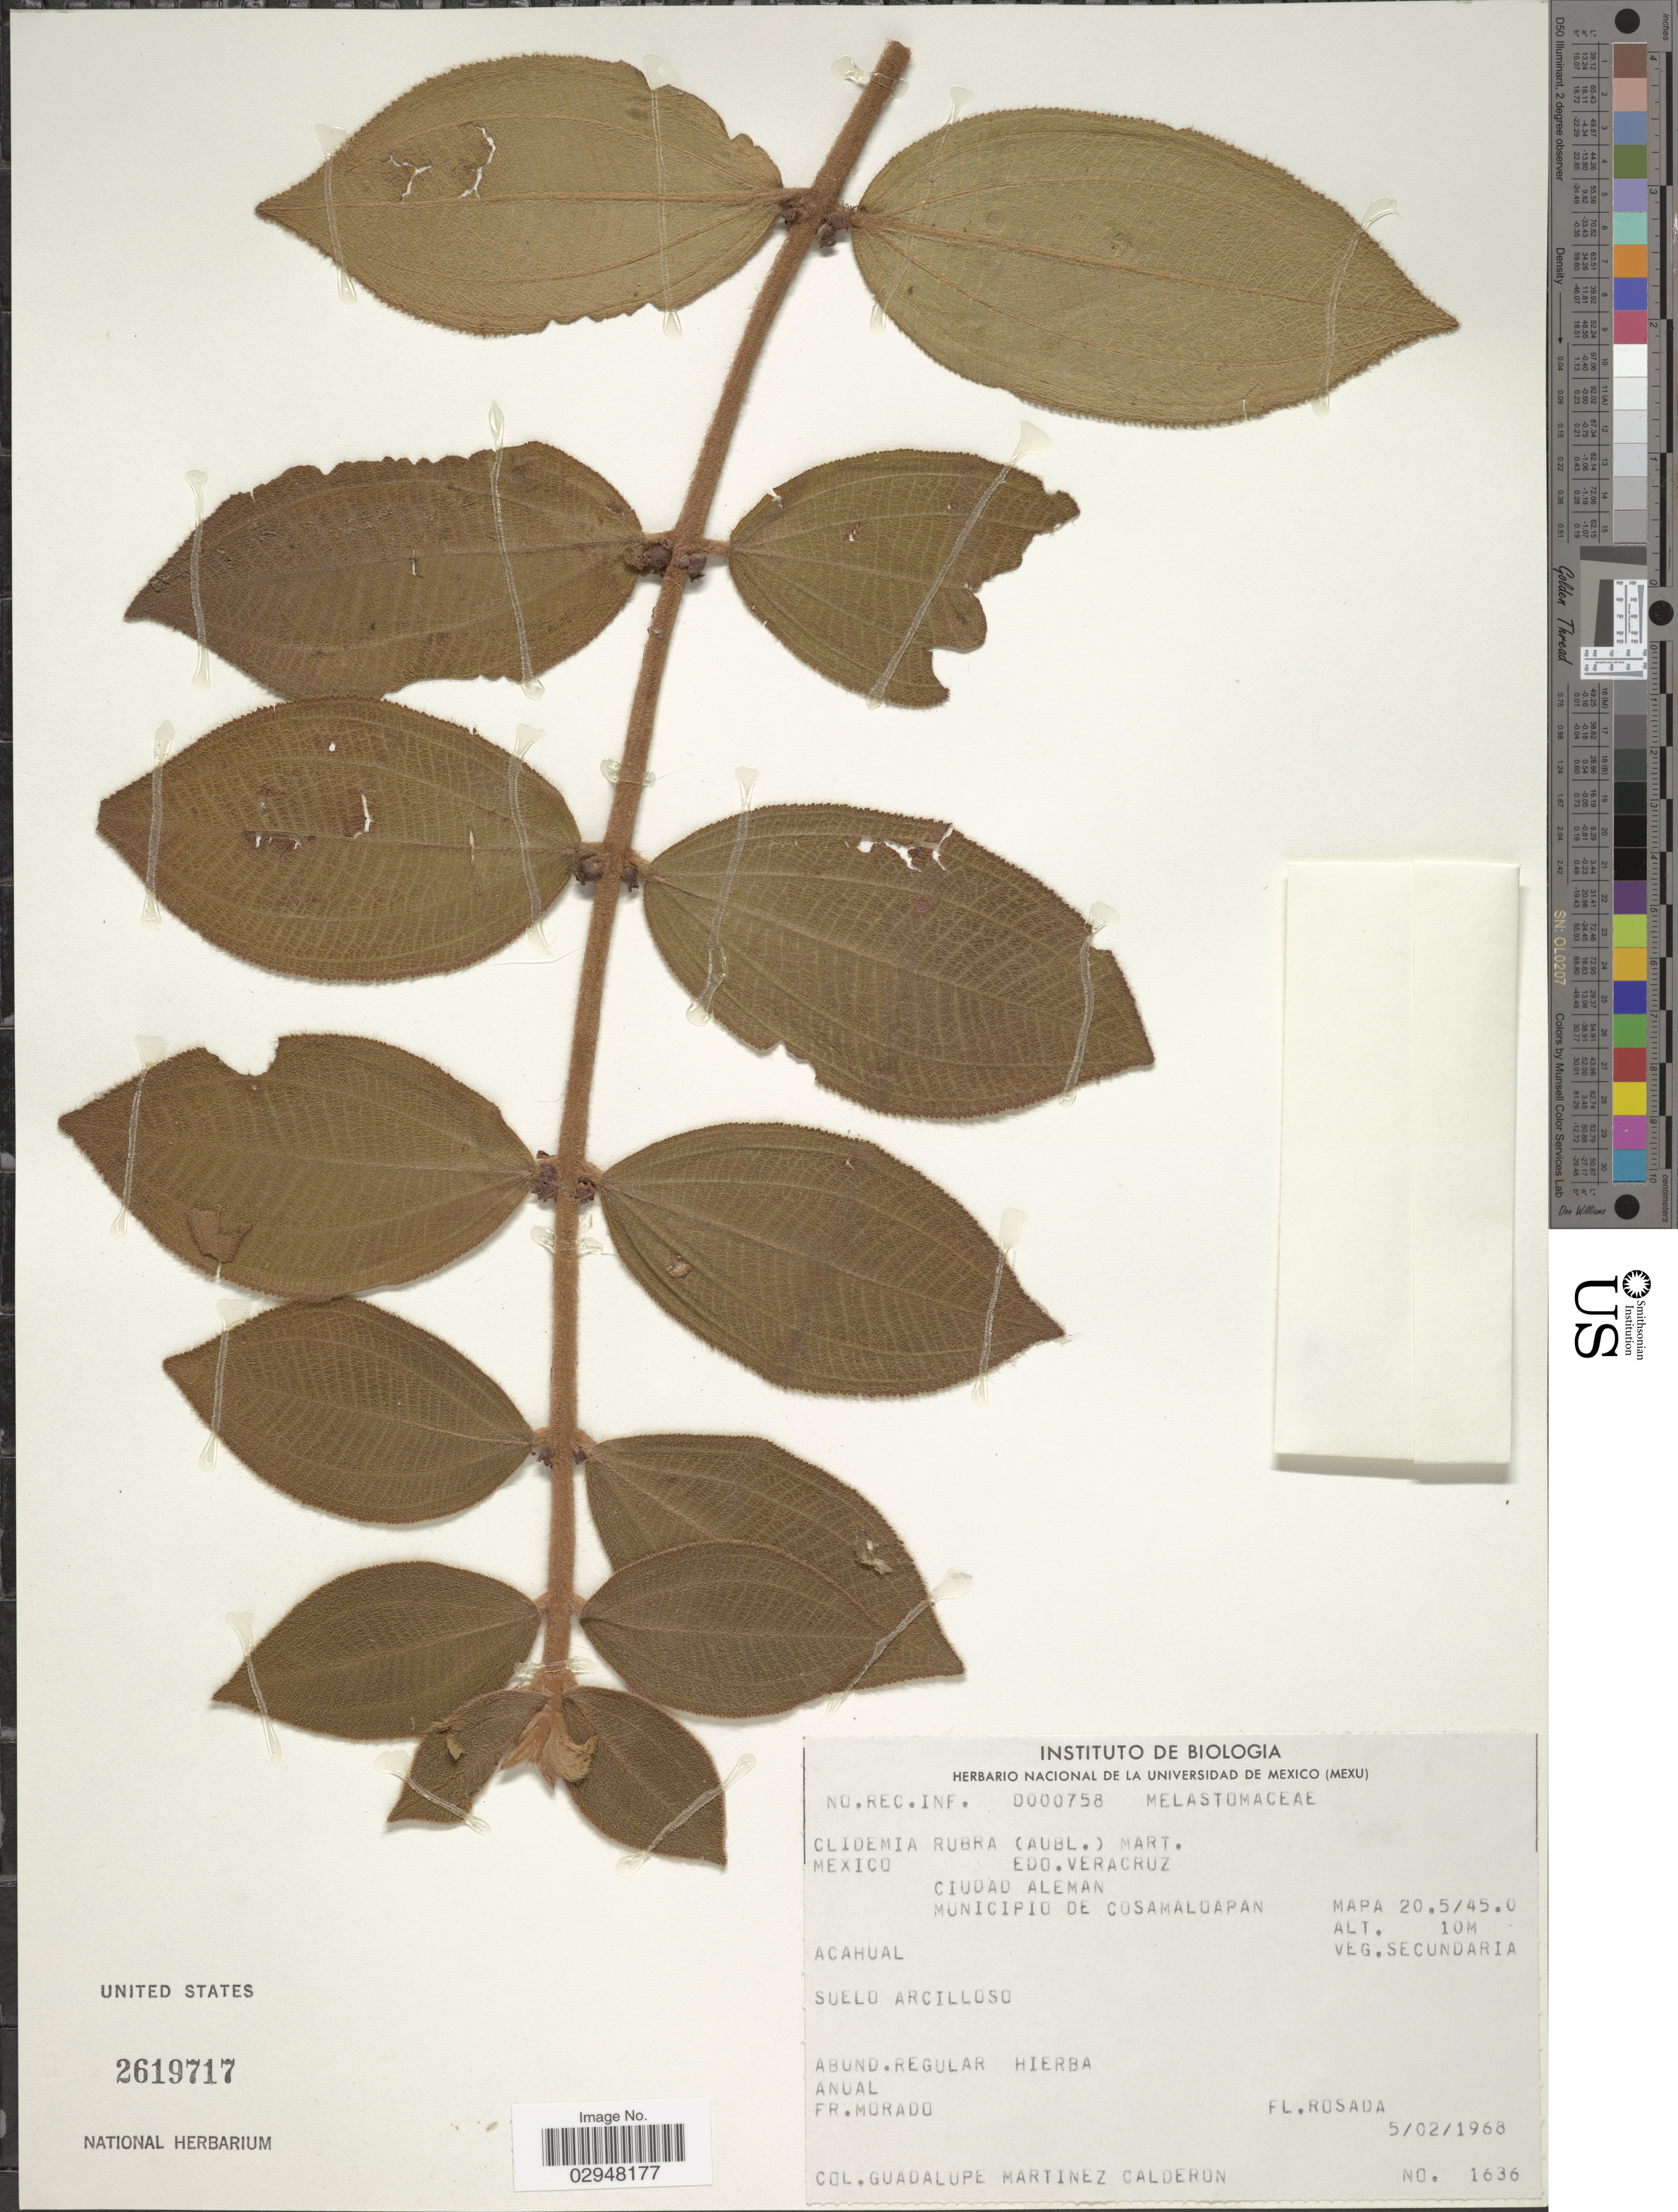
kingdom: Plantae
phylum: Tracheophyta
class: Magnoliopsida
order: Myrtales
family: Melastomataceae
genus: Clidemia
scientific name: Clidemia rubra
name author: (Aubl.) Mart.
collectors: G. Martinez-C.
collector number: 1636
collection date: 1968-02-05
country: Mexico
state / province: Veracruz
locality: Edo. Veracruz. Ciudad Aleman. Municipio de Cosamaloapan. Acahual. Mapa 20.5/45.0.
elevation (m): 10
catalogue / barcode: US 2619717